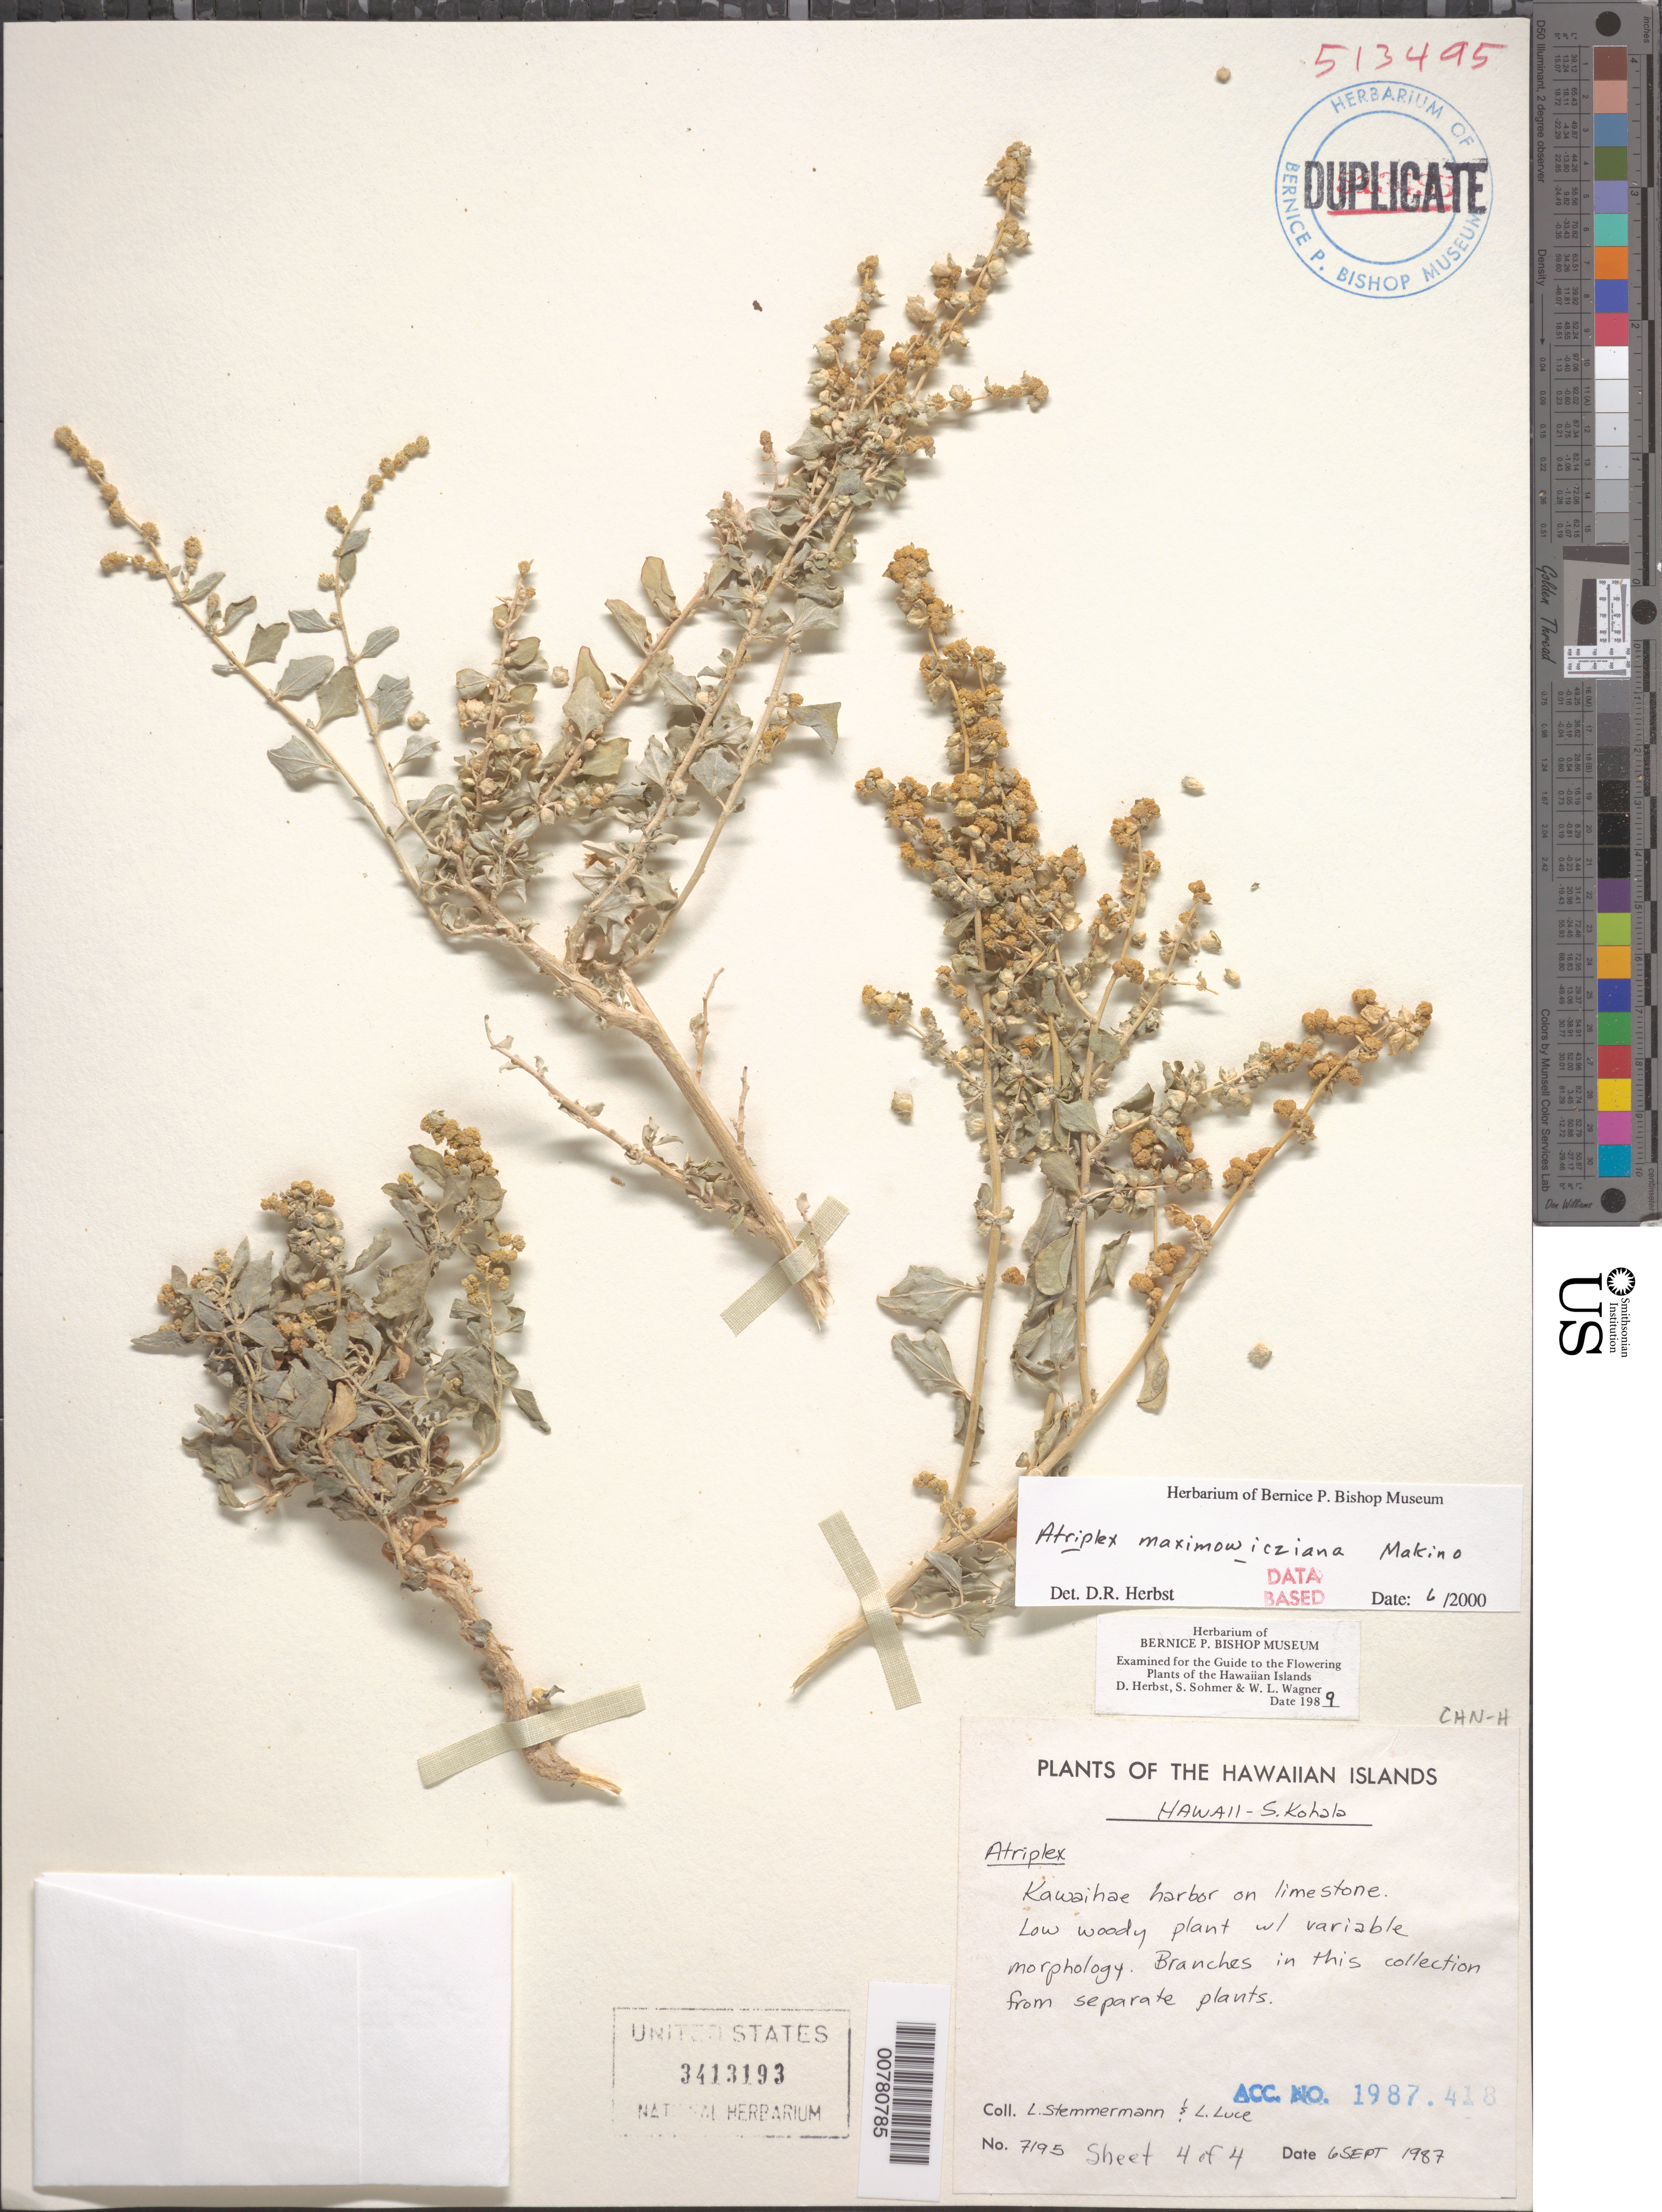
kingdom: Plantae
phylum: Tracheophyta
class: Magnoliopsida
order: Caryophyllales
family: Amaranthaceae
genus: Atriplex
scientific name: Atriplex maximowicziana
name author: Makino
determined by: Herbst, D. R.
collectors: L. Stemmermann & L. Luce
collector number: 7195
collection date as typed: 6 Sep 1987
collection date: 1987-09-06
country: United States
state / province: Hawaii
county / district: Hawaii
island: Hawaii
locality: S. Kohala, Kawaihae harbor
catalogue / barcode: US 3413193